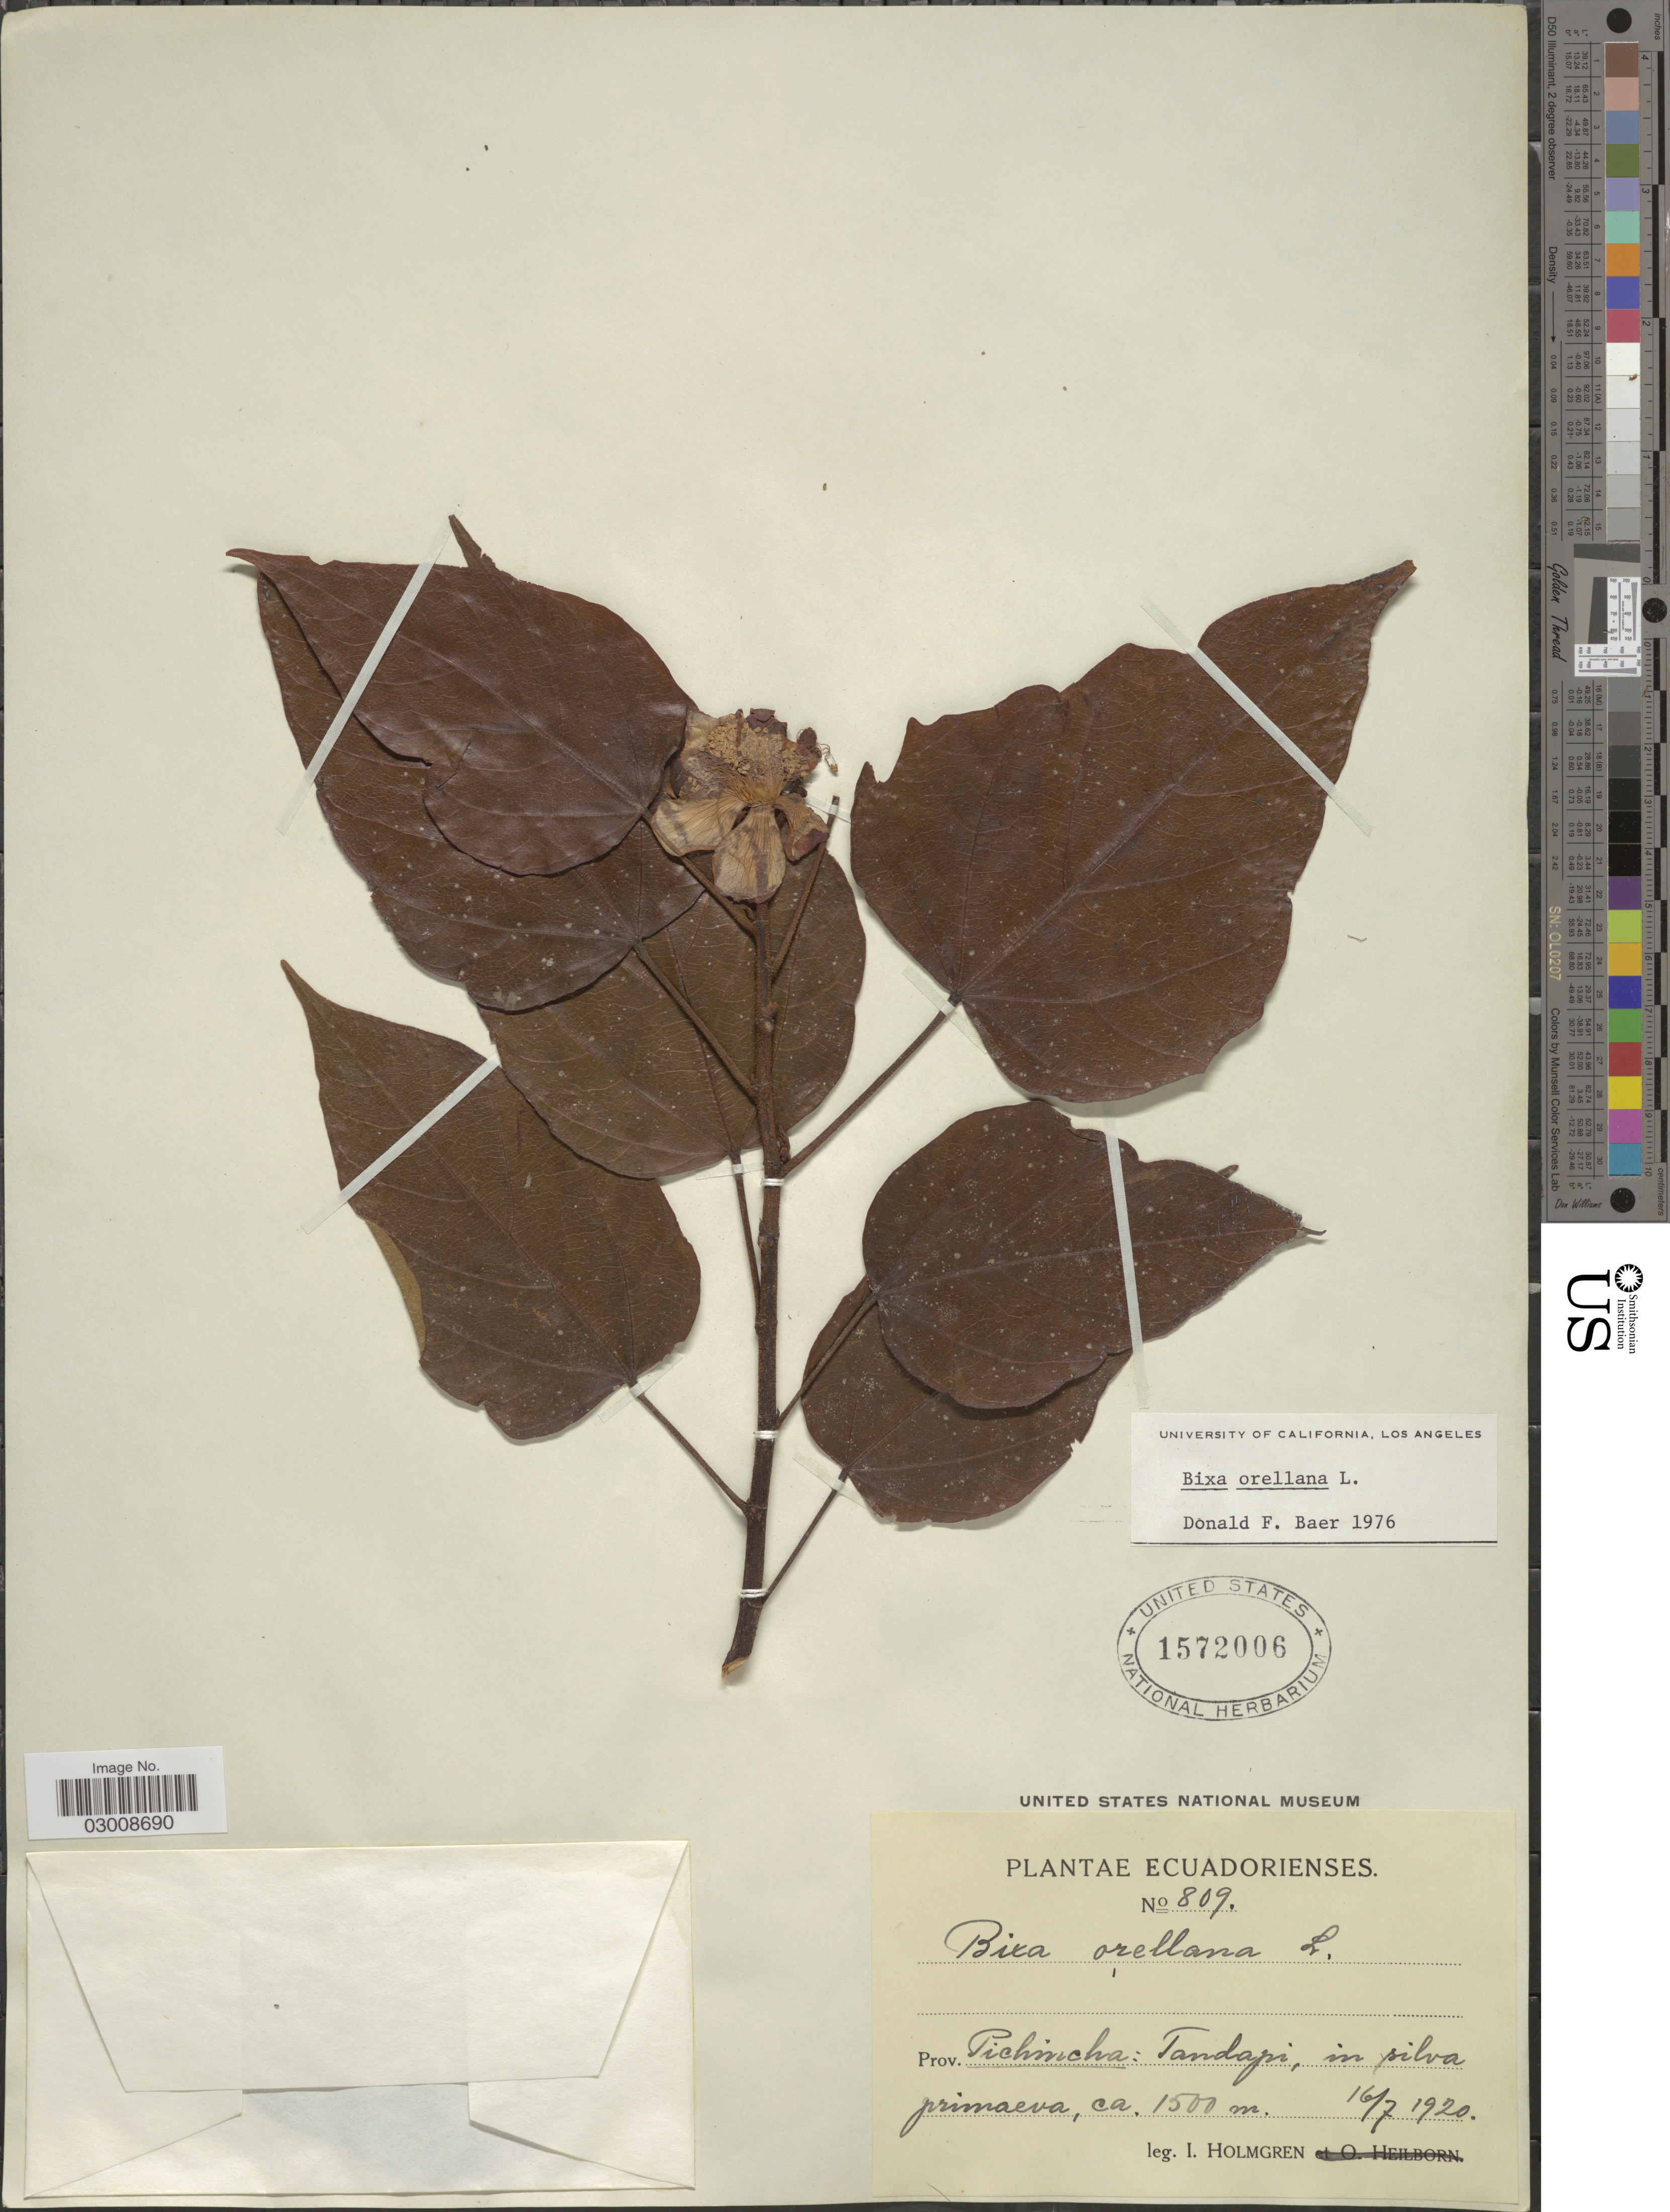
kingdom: Plantae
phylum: Tracheophyta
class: Magnoliopsida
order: Malvales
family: Bixaceae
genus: Bixa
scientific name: Bixa orellana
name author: L.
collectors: I. Holmgren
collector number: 809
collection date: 1920-07-16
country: Ecuador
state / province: Pichincha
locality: Tandapi, in silva primaeva.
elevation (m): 1500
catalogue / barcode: US 1572006